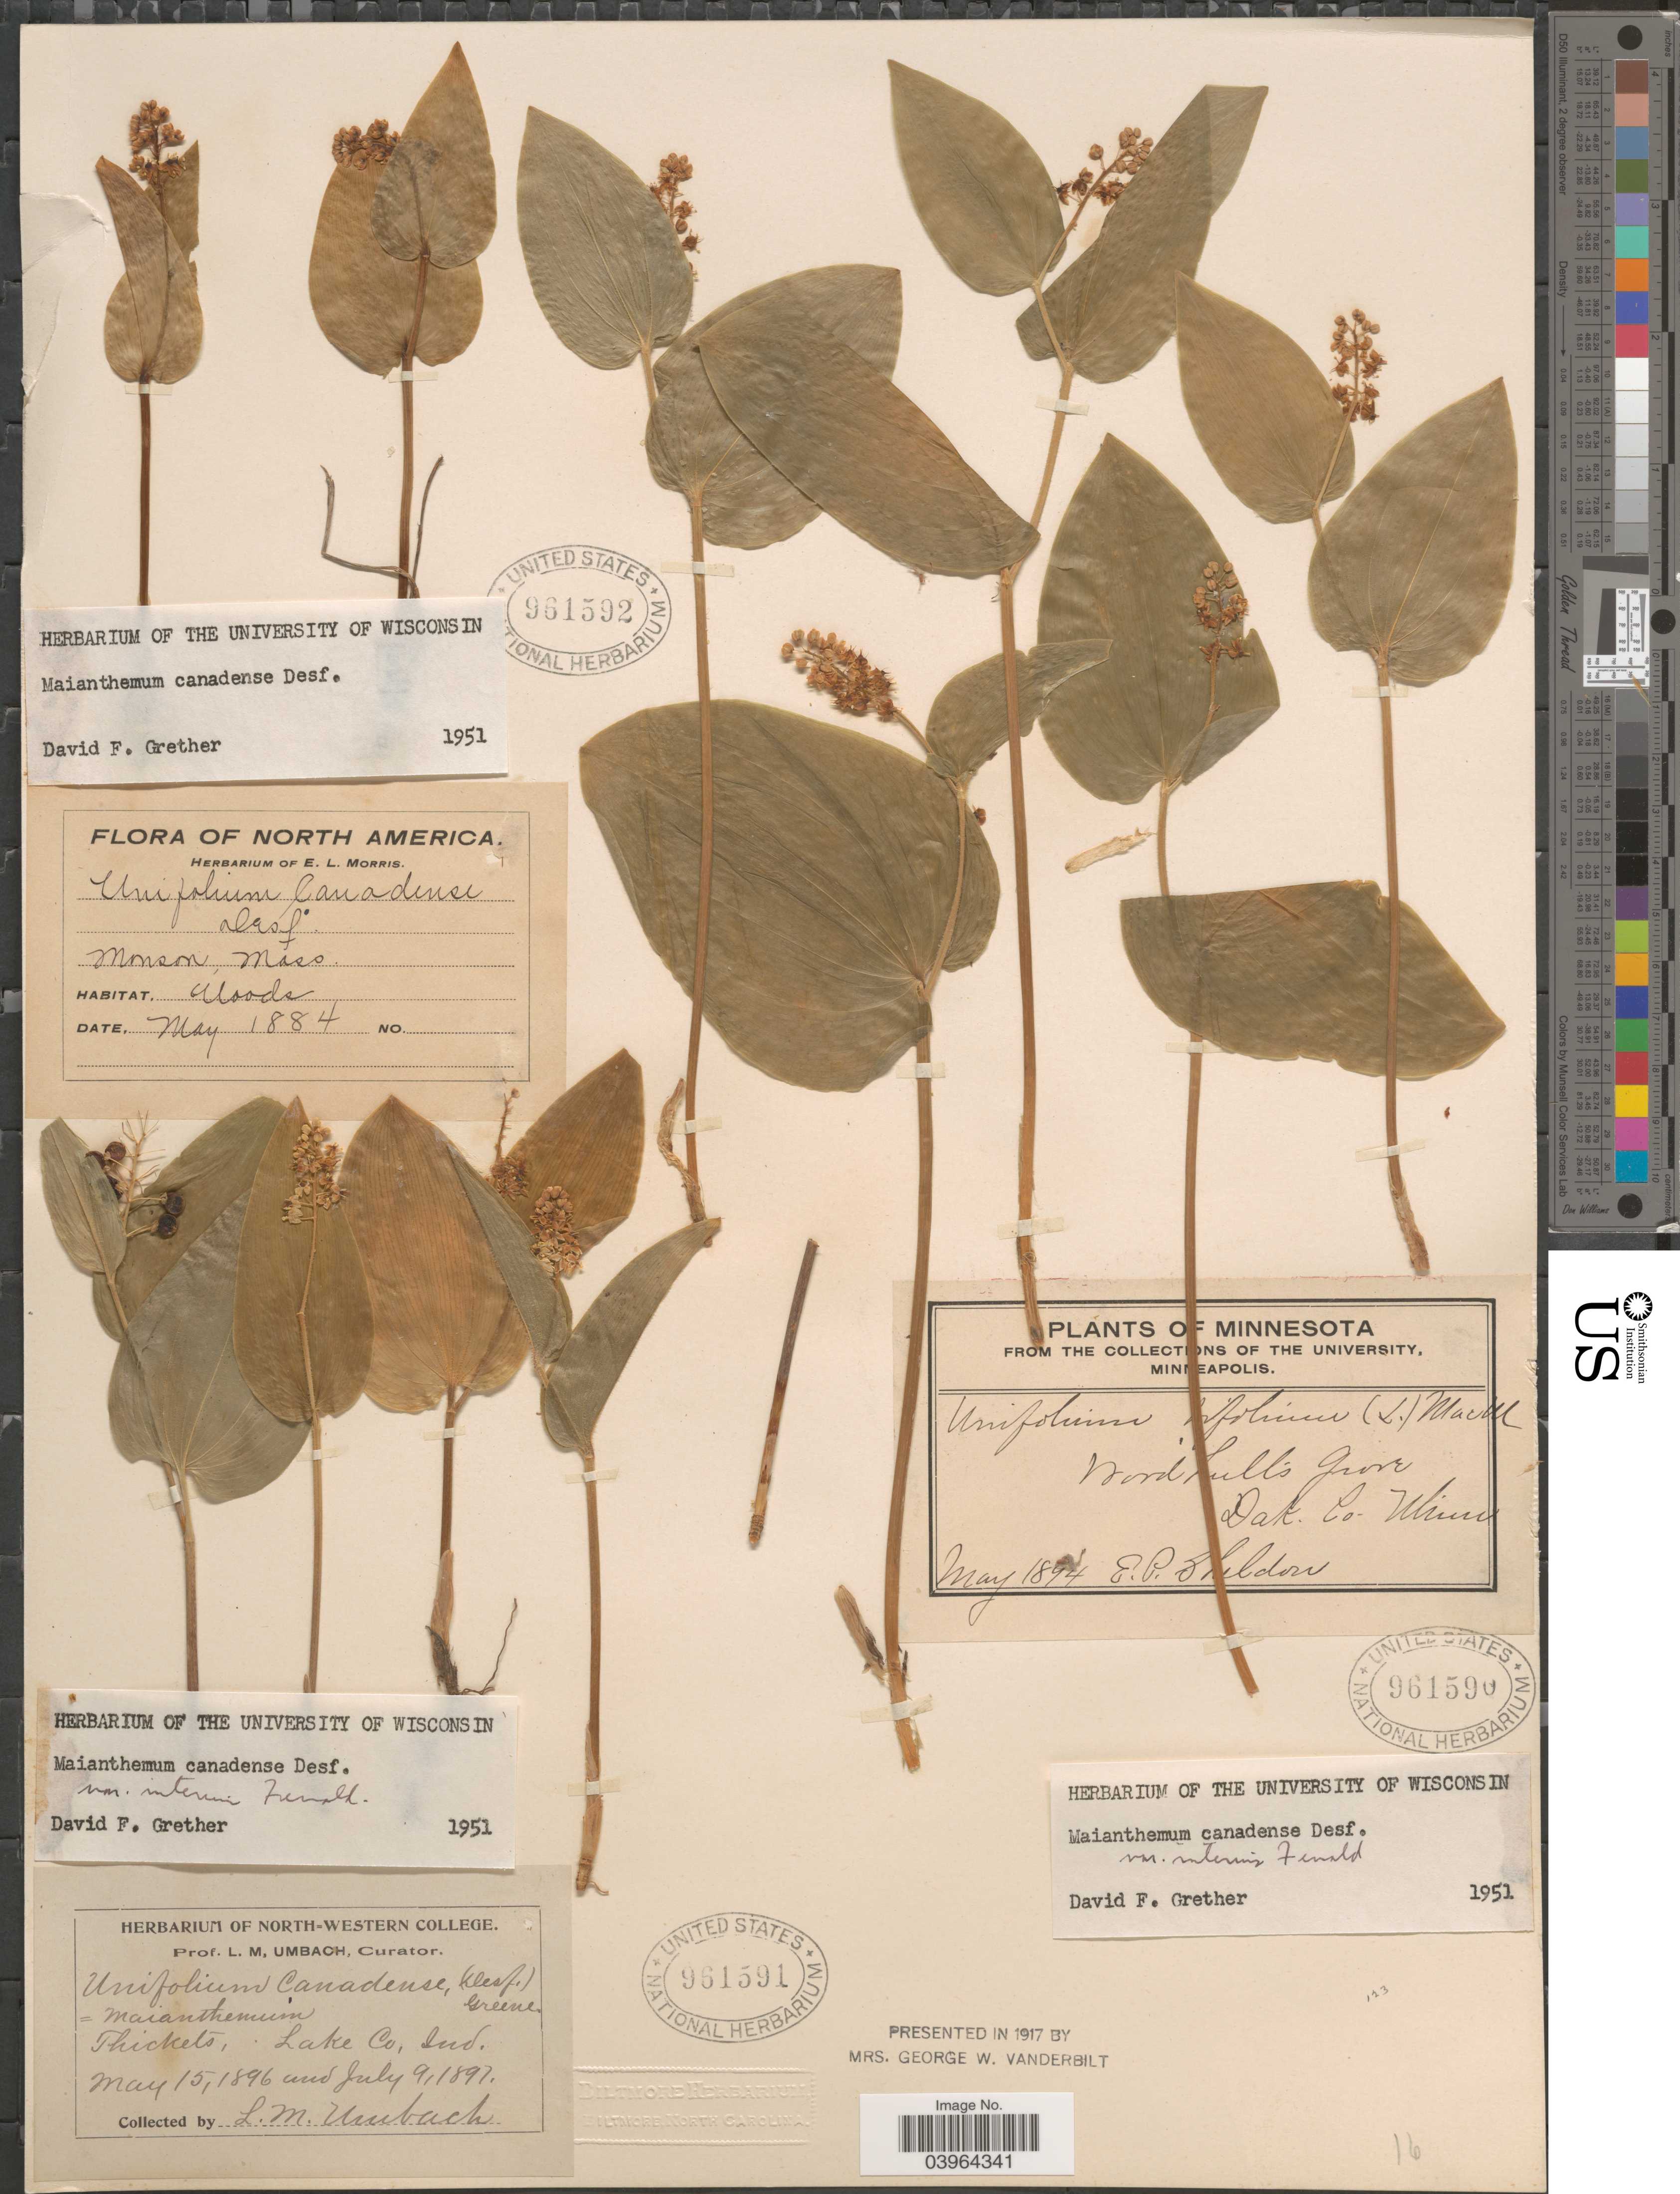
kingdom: Plantae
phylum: Tracheophyta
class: Liliopsida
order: Asparagales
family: Asparagaceae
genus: Maianthemum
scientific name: Maianthemum canadense var. interius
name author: Fernald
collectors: L. M. Umbach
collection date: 1896-05-15/1897-07-09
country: United States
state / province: Indiana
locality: Lake Co.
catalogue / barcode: US 961591-2